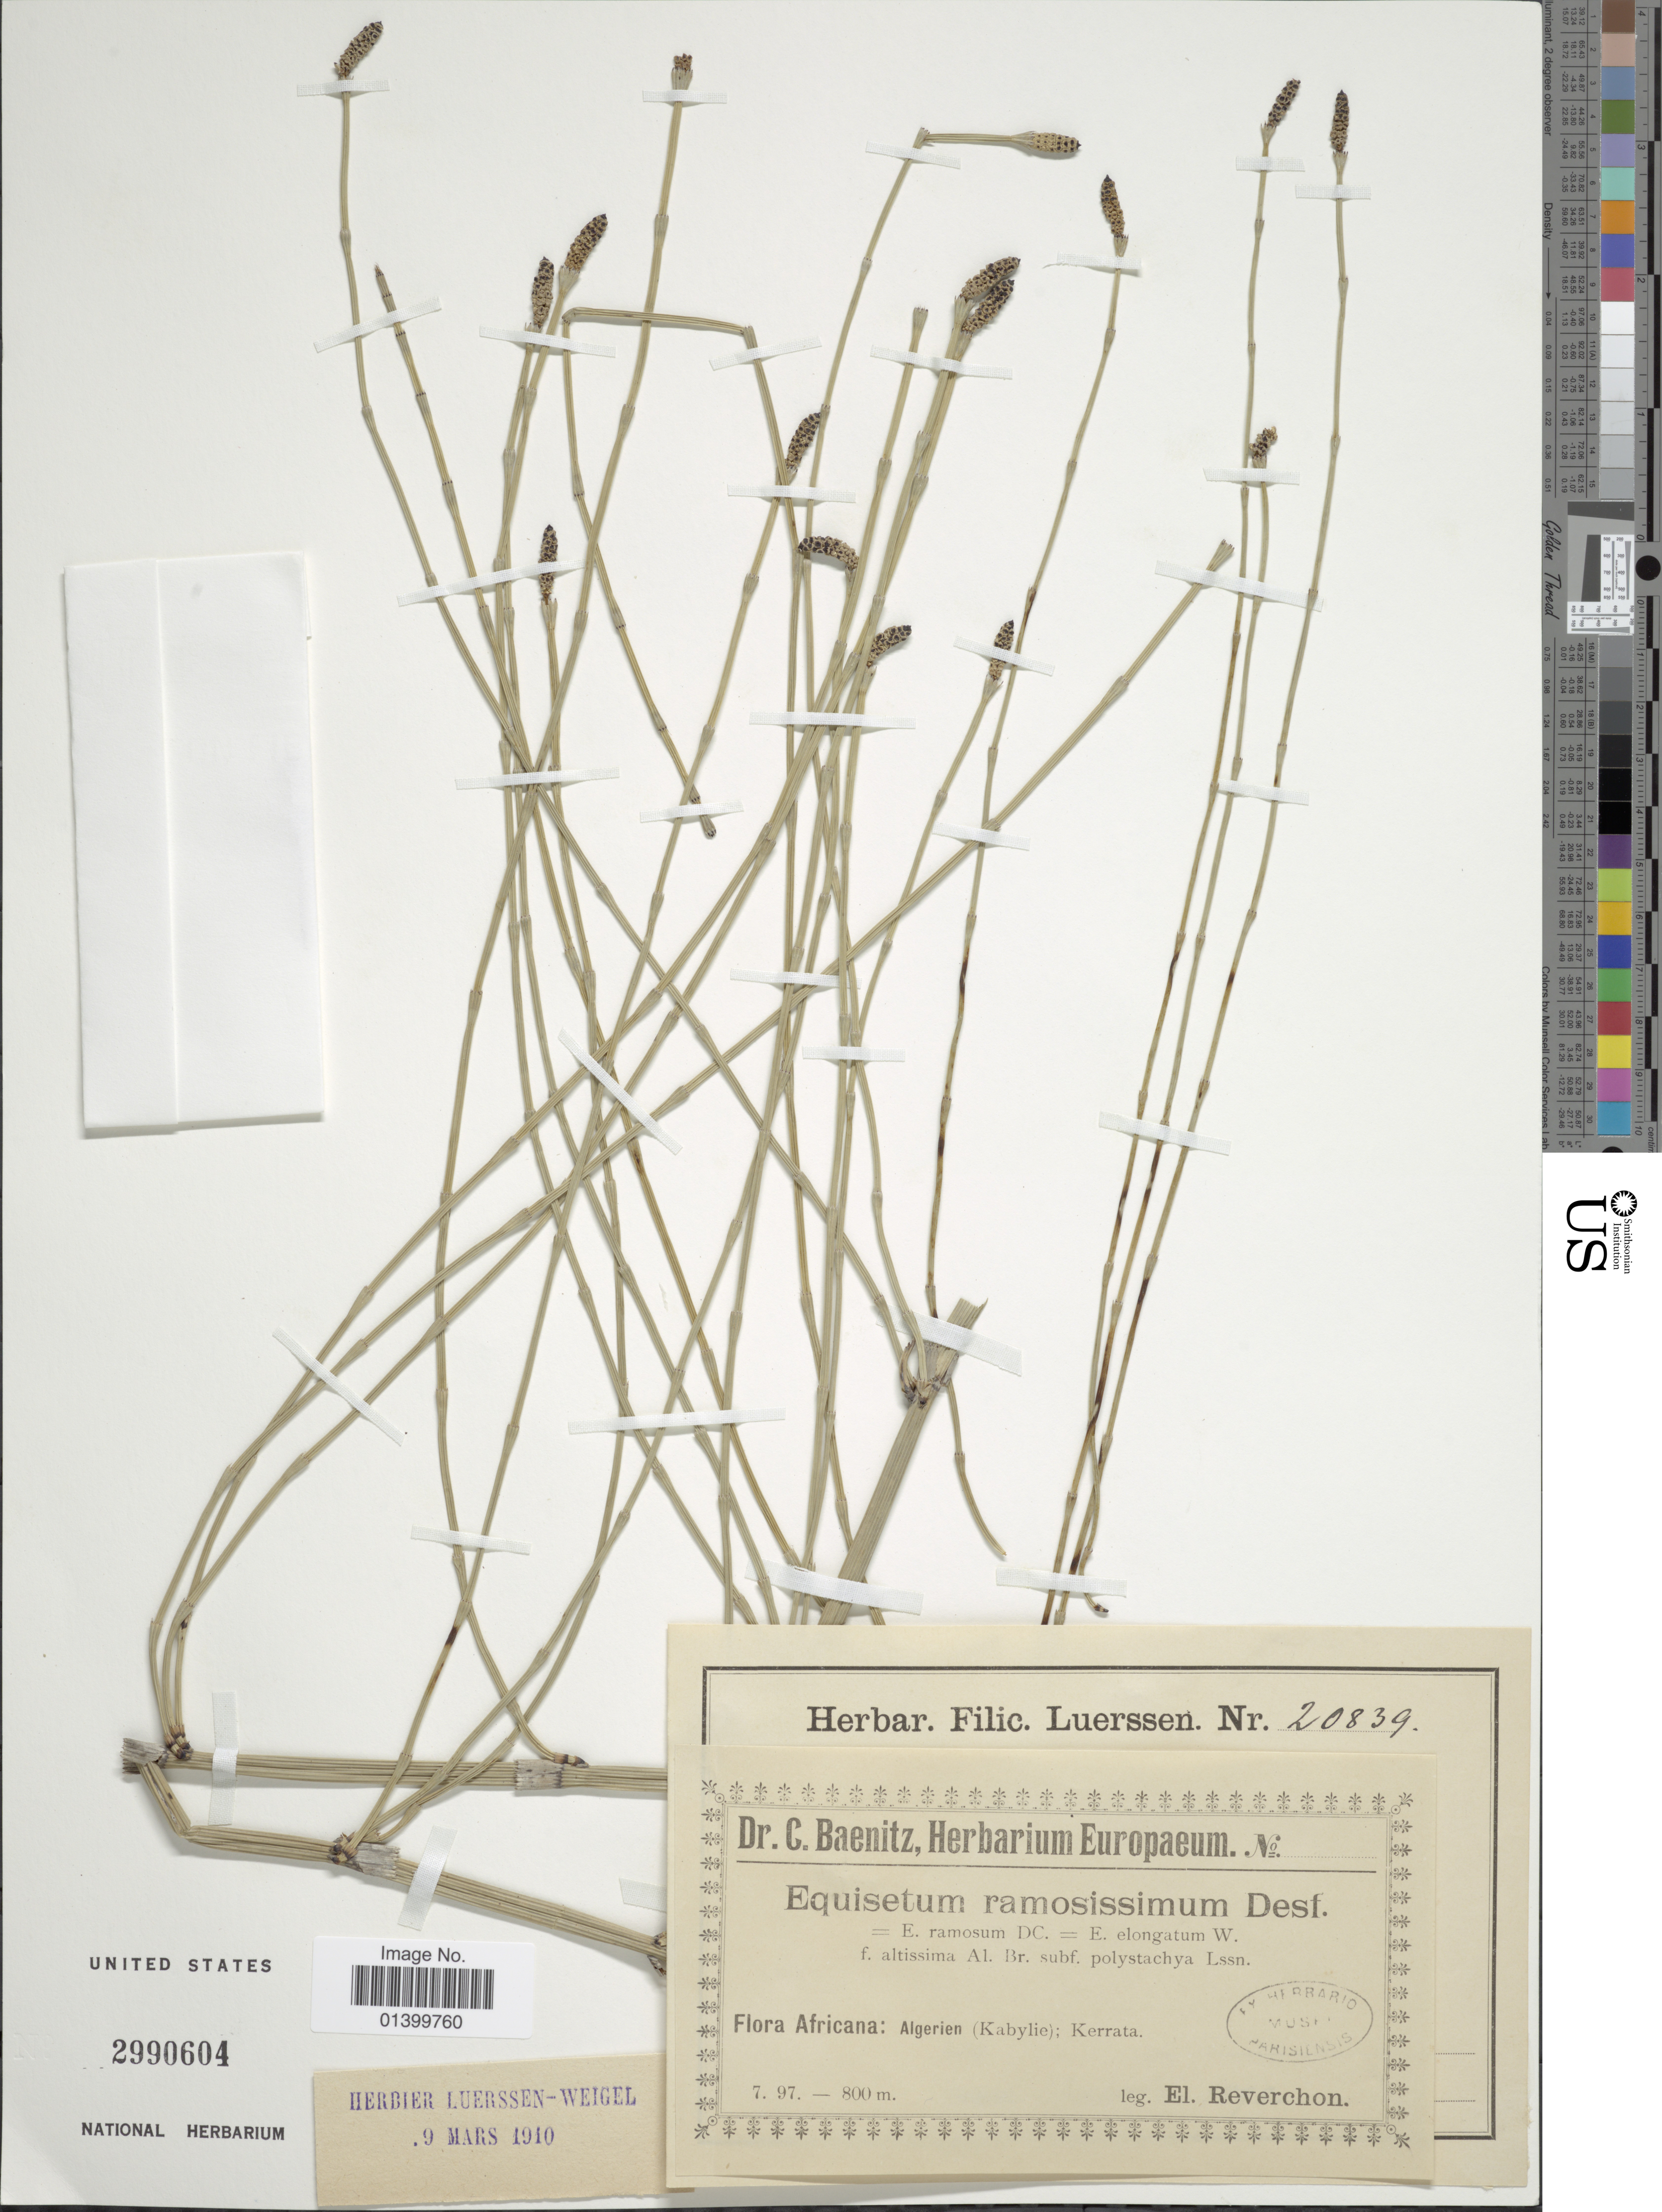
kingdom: Plantae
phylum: Tracheophyta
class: Polypodiopsida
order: Equisetales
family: Equisetaceae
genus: Equisetum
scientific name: Equisetum ramosissimum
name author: Desf.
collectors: E. Reverchon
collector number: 20839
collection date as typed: Transcribed d/m/y: /7/97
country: Algeria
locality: Flora Africana: Algerien (Kabylie): Kerrata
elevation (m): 800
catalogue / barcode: US 2990604